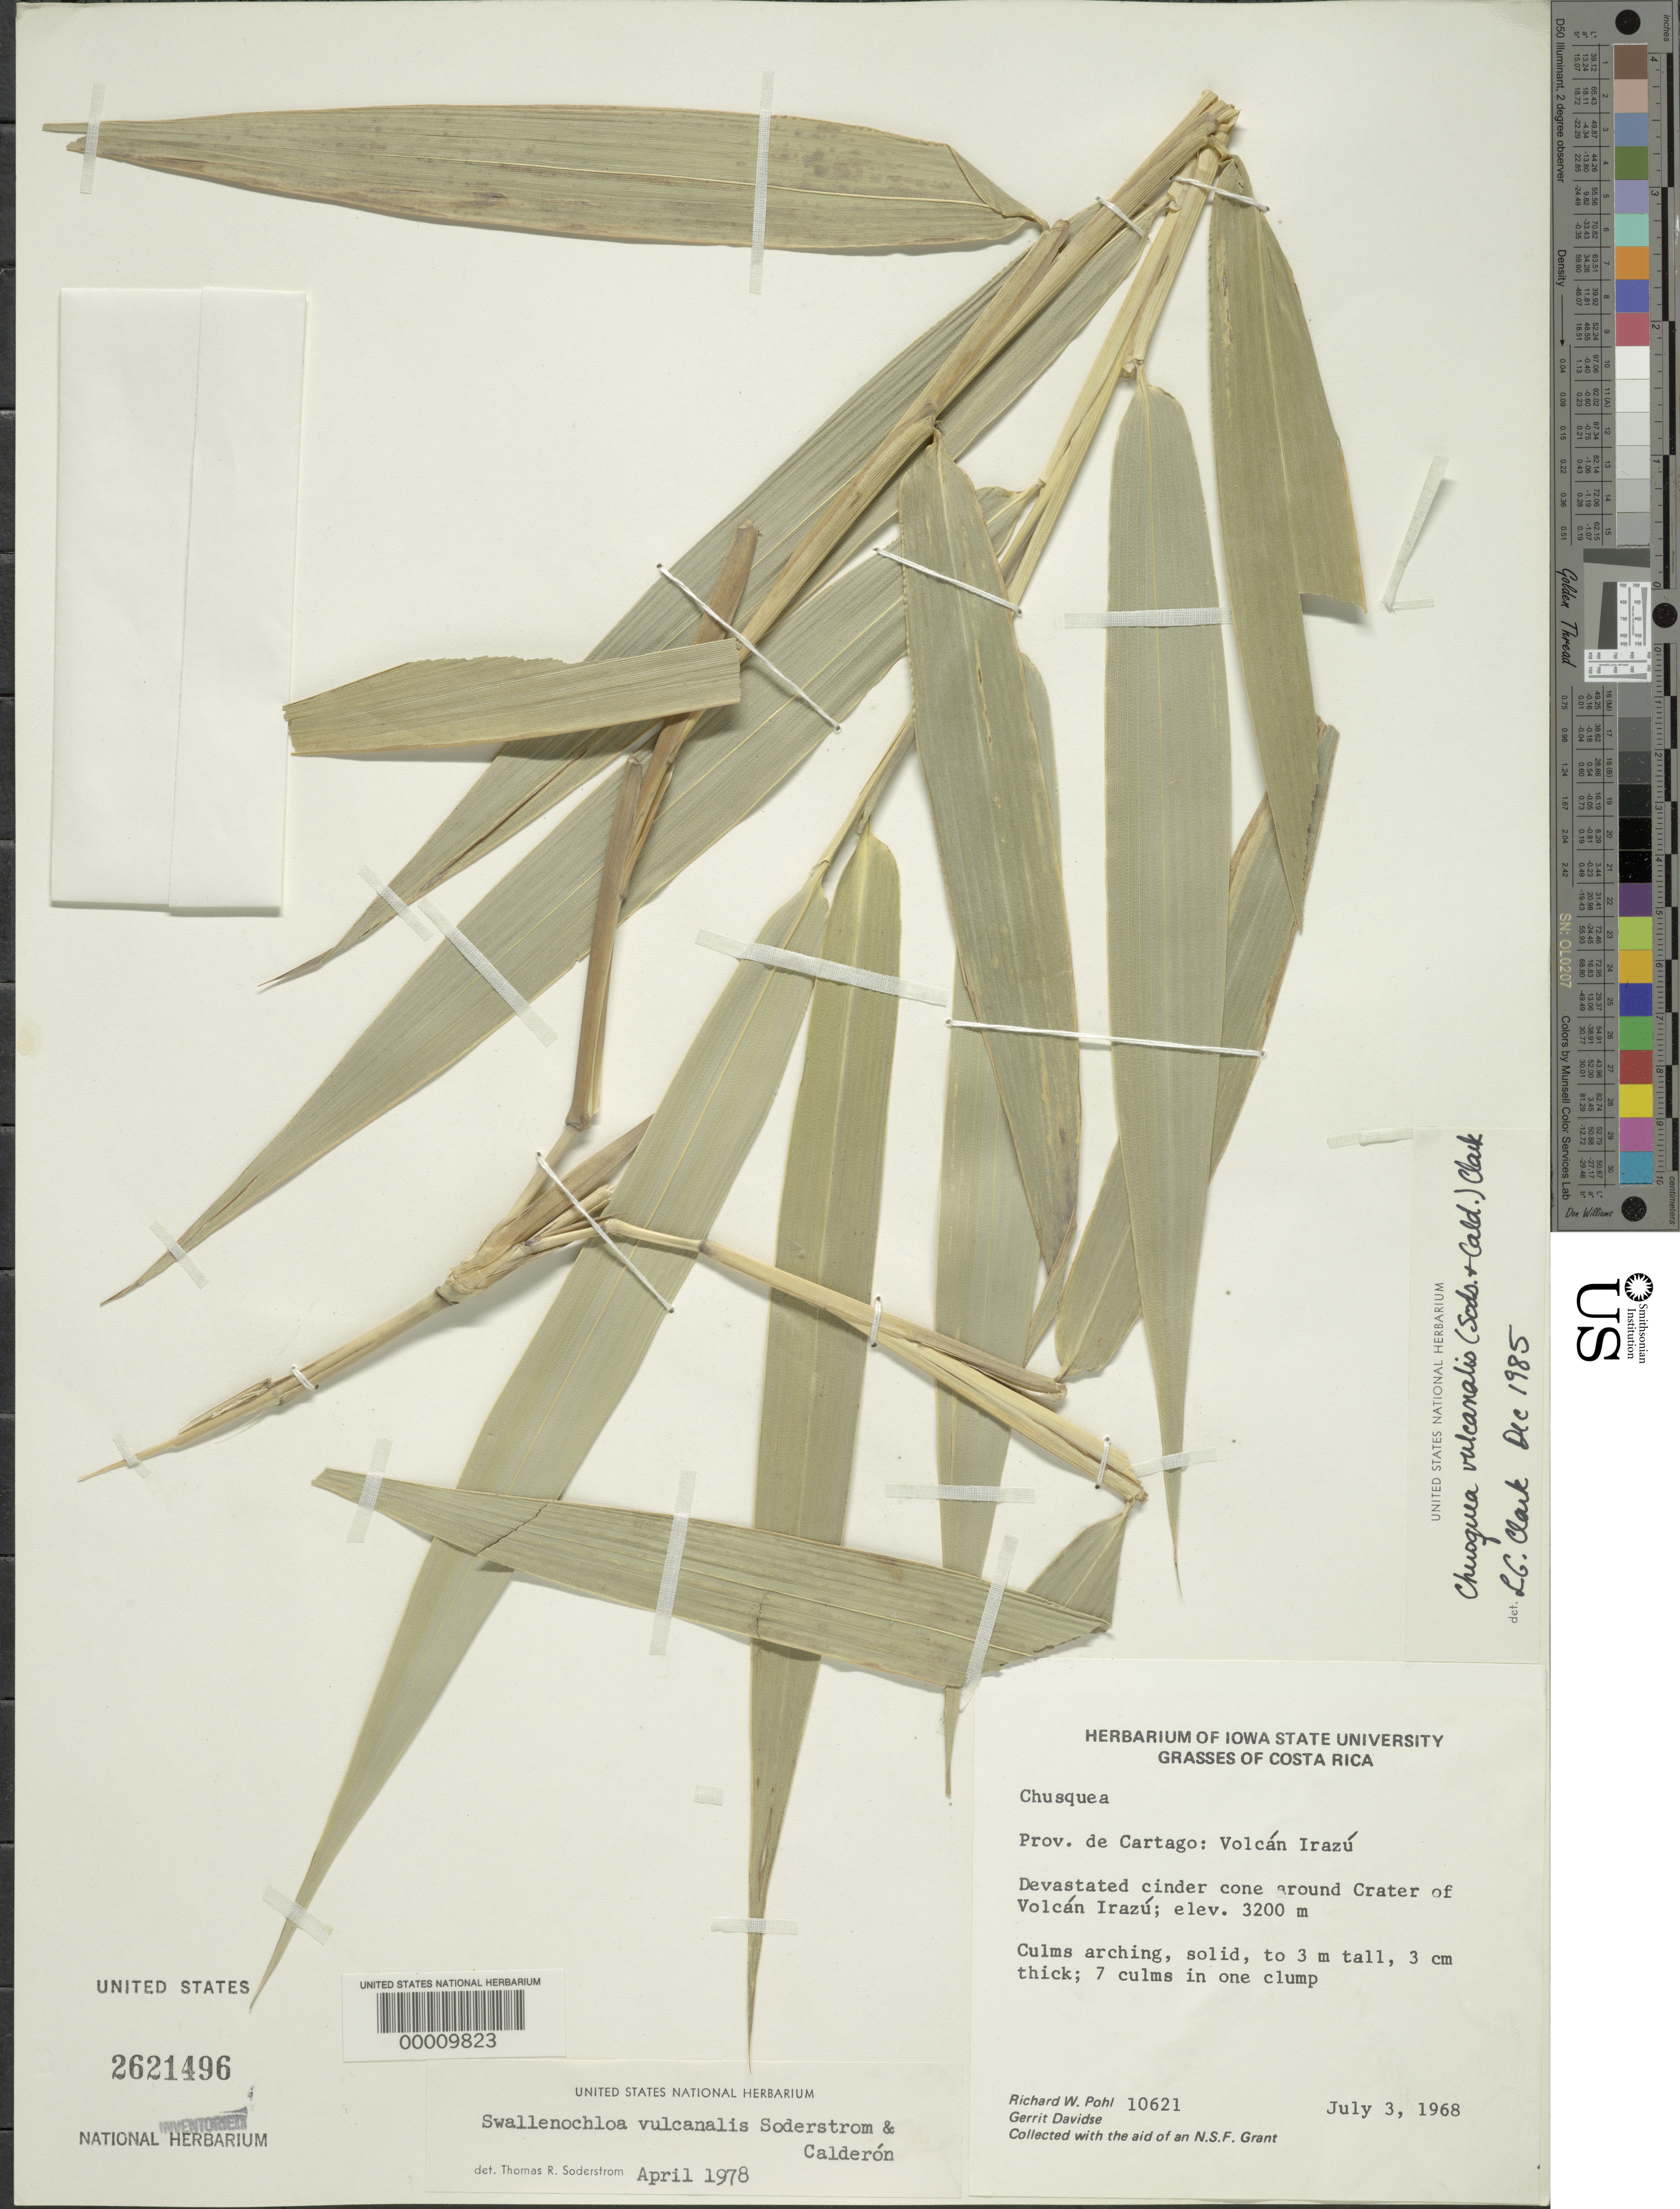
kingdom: Plantae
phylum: Tracheophyta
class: Liliopsida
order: Poales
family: Poaceae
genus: Chusquea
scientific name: Chusquea vulcanalis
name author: (Soderstr. & C. E. Calderón) L.G. Clark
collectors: R. W. Pohl & G. Davidse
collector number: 10621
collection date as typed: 03 Jul 1968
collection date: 1968-07-03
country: Costa Rica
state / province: Cartago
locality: Volcan Irazu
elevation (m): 3200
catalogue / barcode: US 2621496